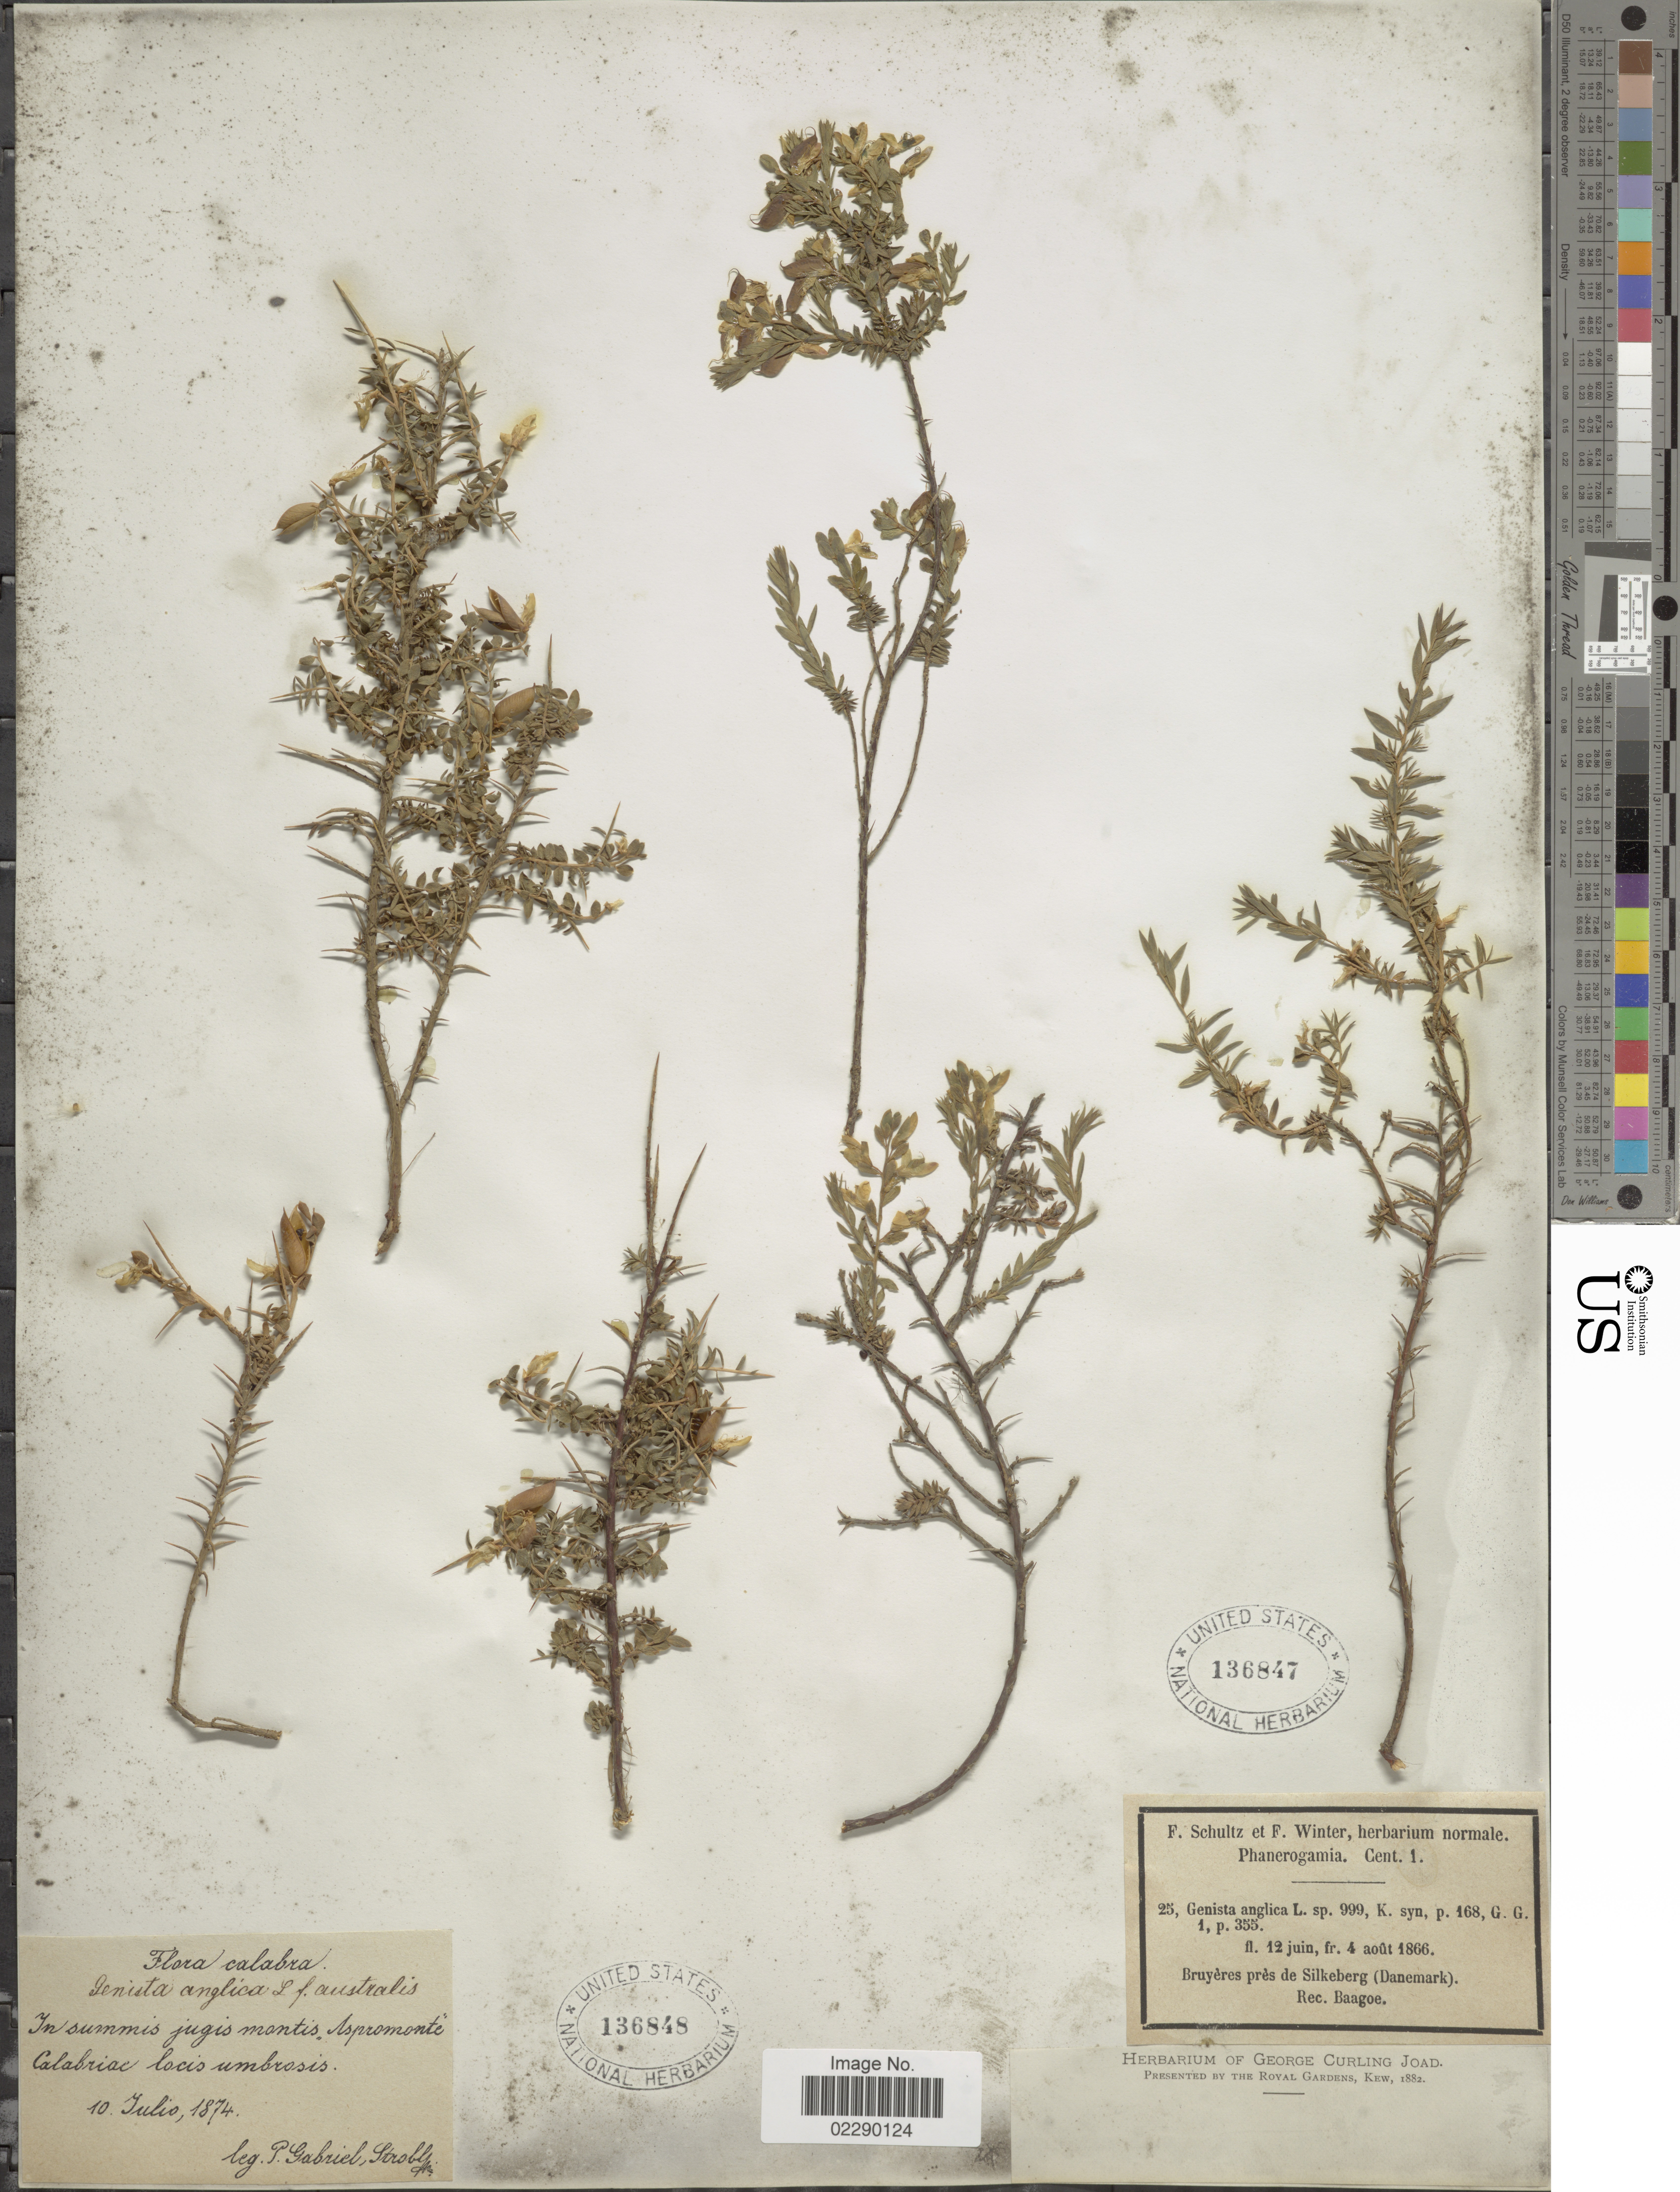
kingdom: Plantae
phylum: Tracheophyta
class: Magnoliopsida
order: Fabales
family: Fabaceae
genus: Genista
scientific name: Genista anglica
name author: L.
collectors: -. Baagoe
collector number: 25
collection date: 1866-08-04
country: Denmark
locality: Bruyères près de Silkeberg (Danemark)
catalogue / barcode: US 136847